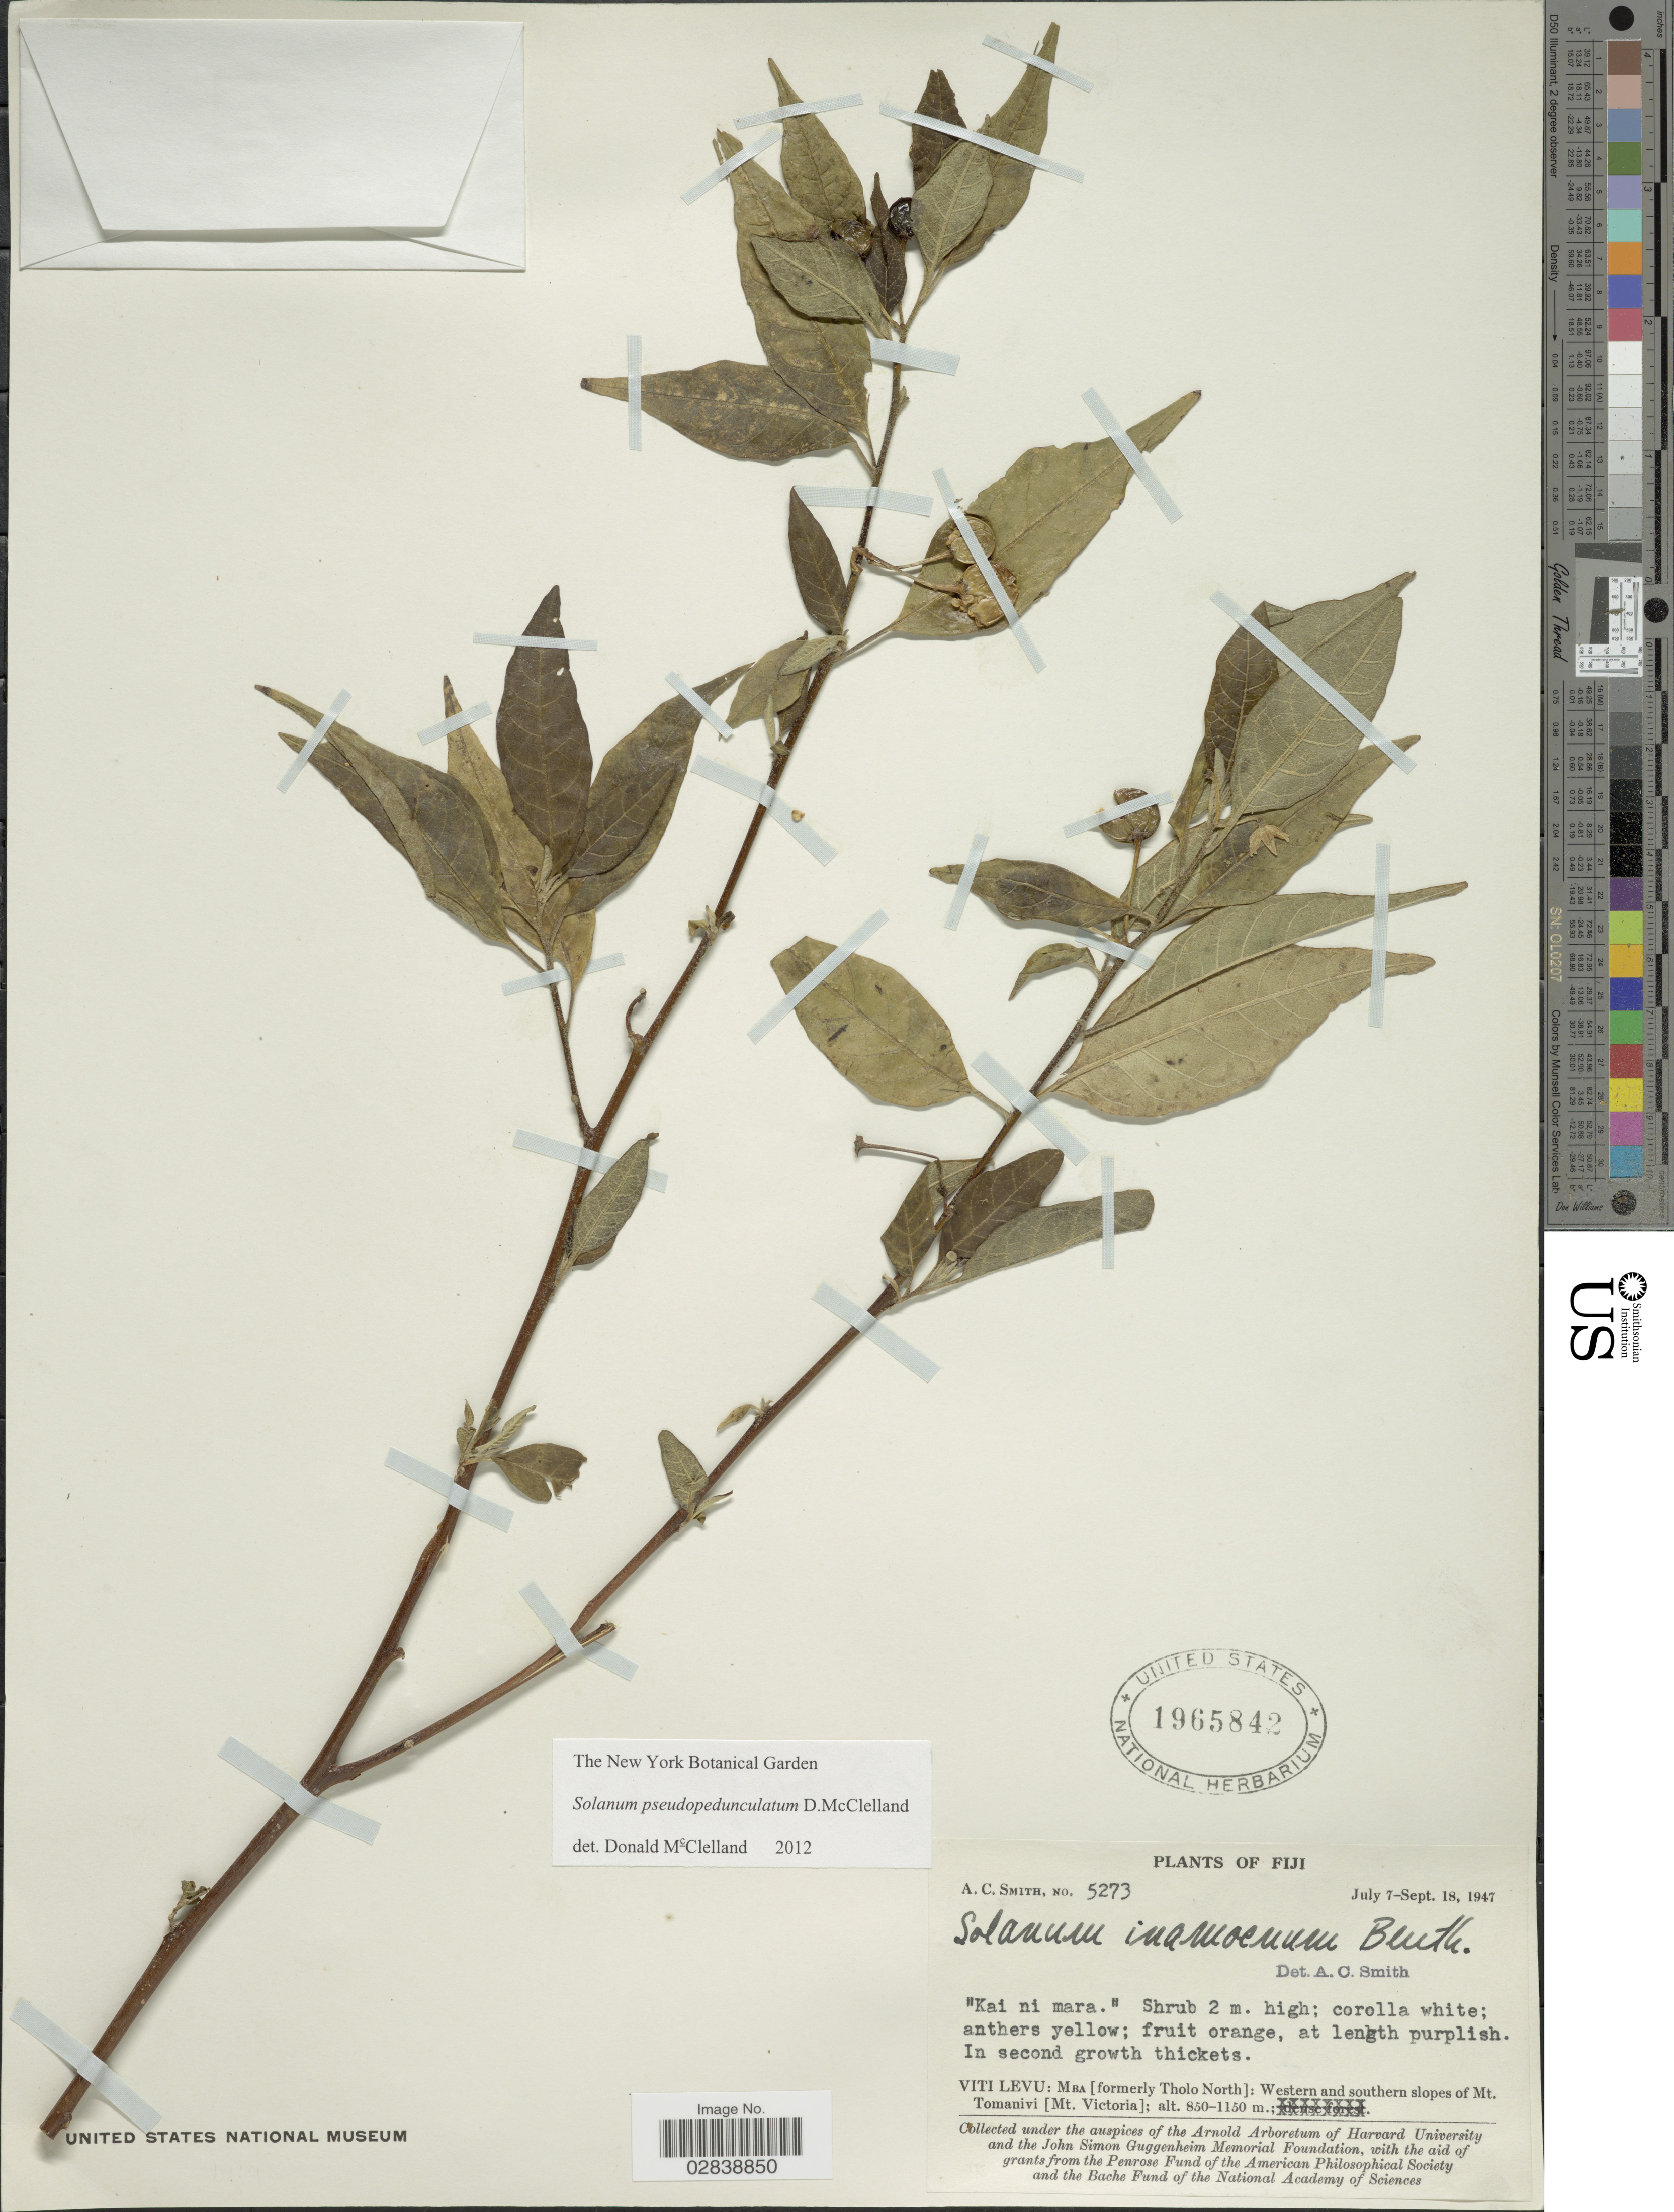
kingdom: Plantae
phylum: Tracheophyta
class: Magnoliopsida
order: Solanales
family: Solanaceae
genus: Solanum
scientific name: Solanum pseudopedunculatum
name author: D.H.R. McClell.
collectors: A. C. Smith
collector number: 5273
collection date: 1947-07-07/1947-09-18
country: Fiji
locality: Viti Levu: Mba [formerly Tholo North]: Western and southern slopes of Mt. Tomanivi [Mt. Victoria].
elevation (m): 850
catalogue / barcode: US 1965842